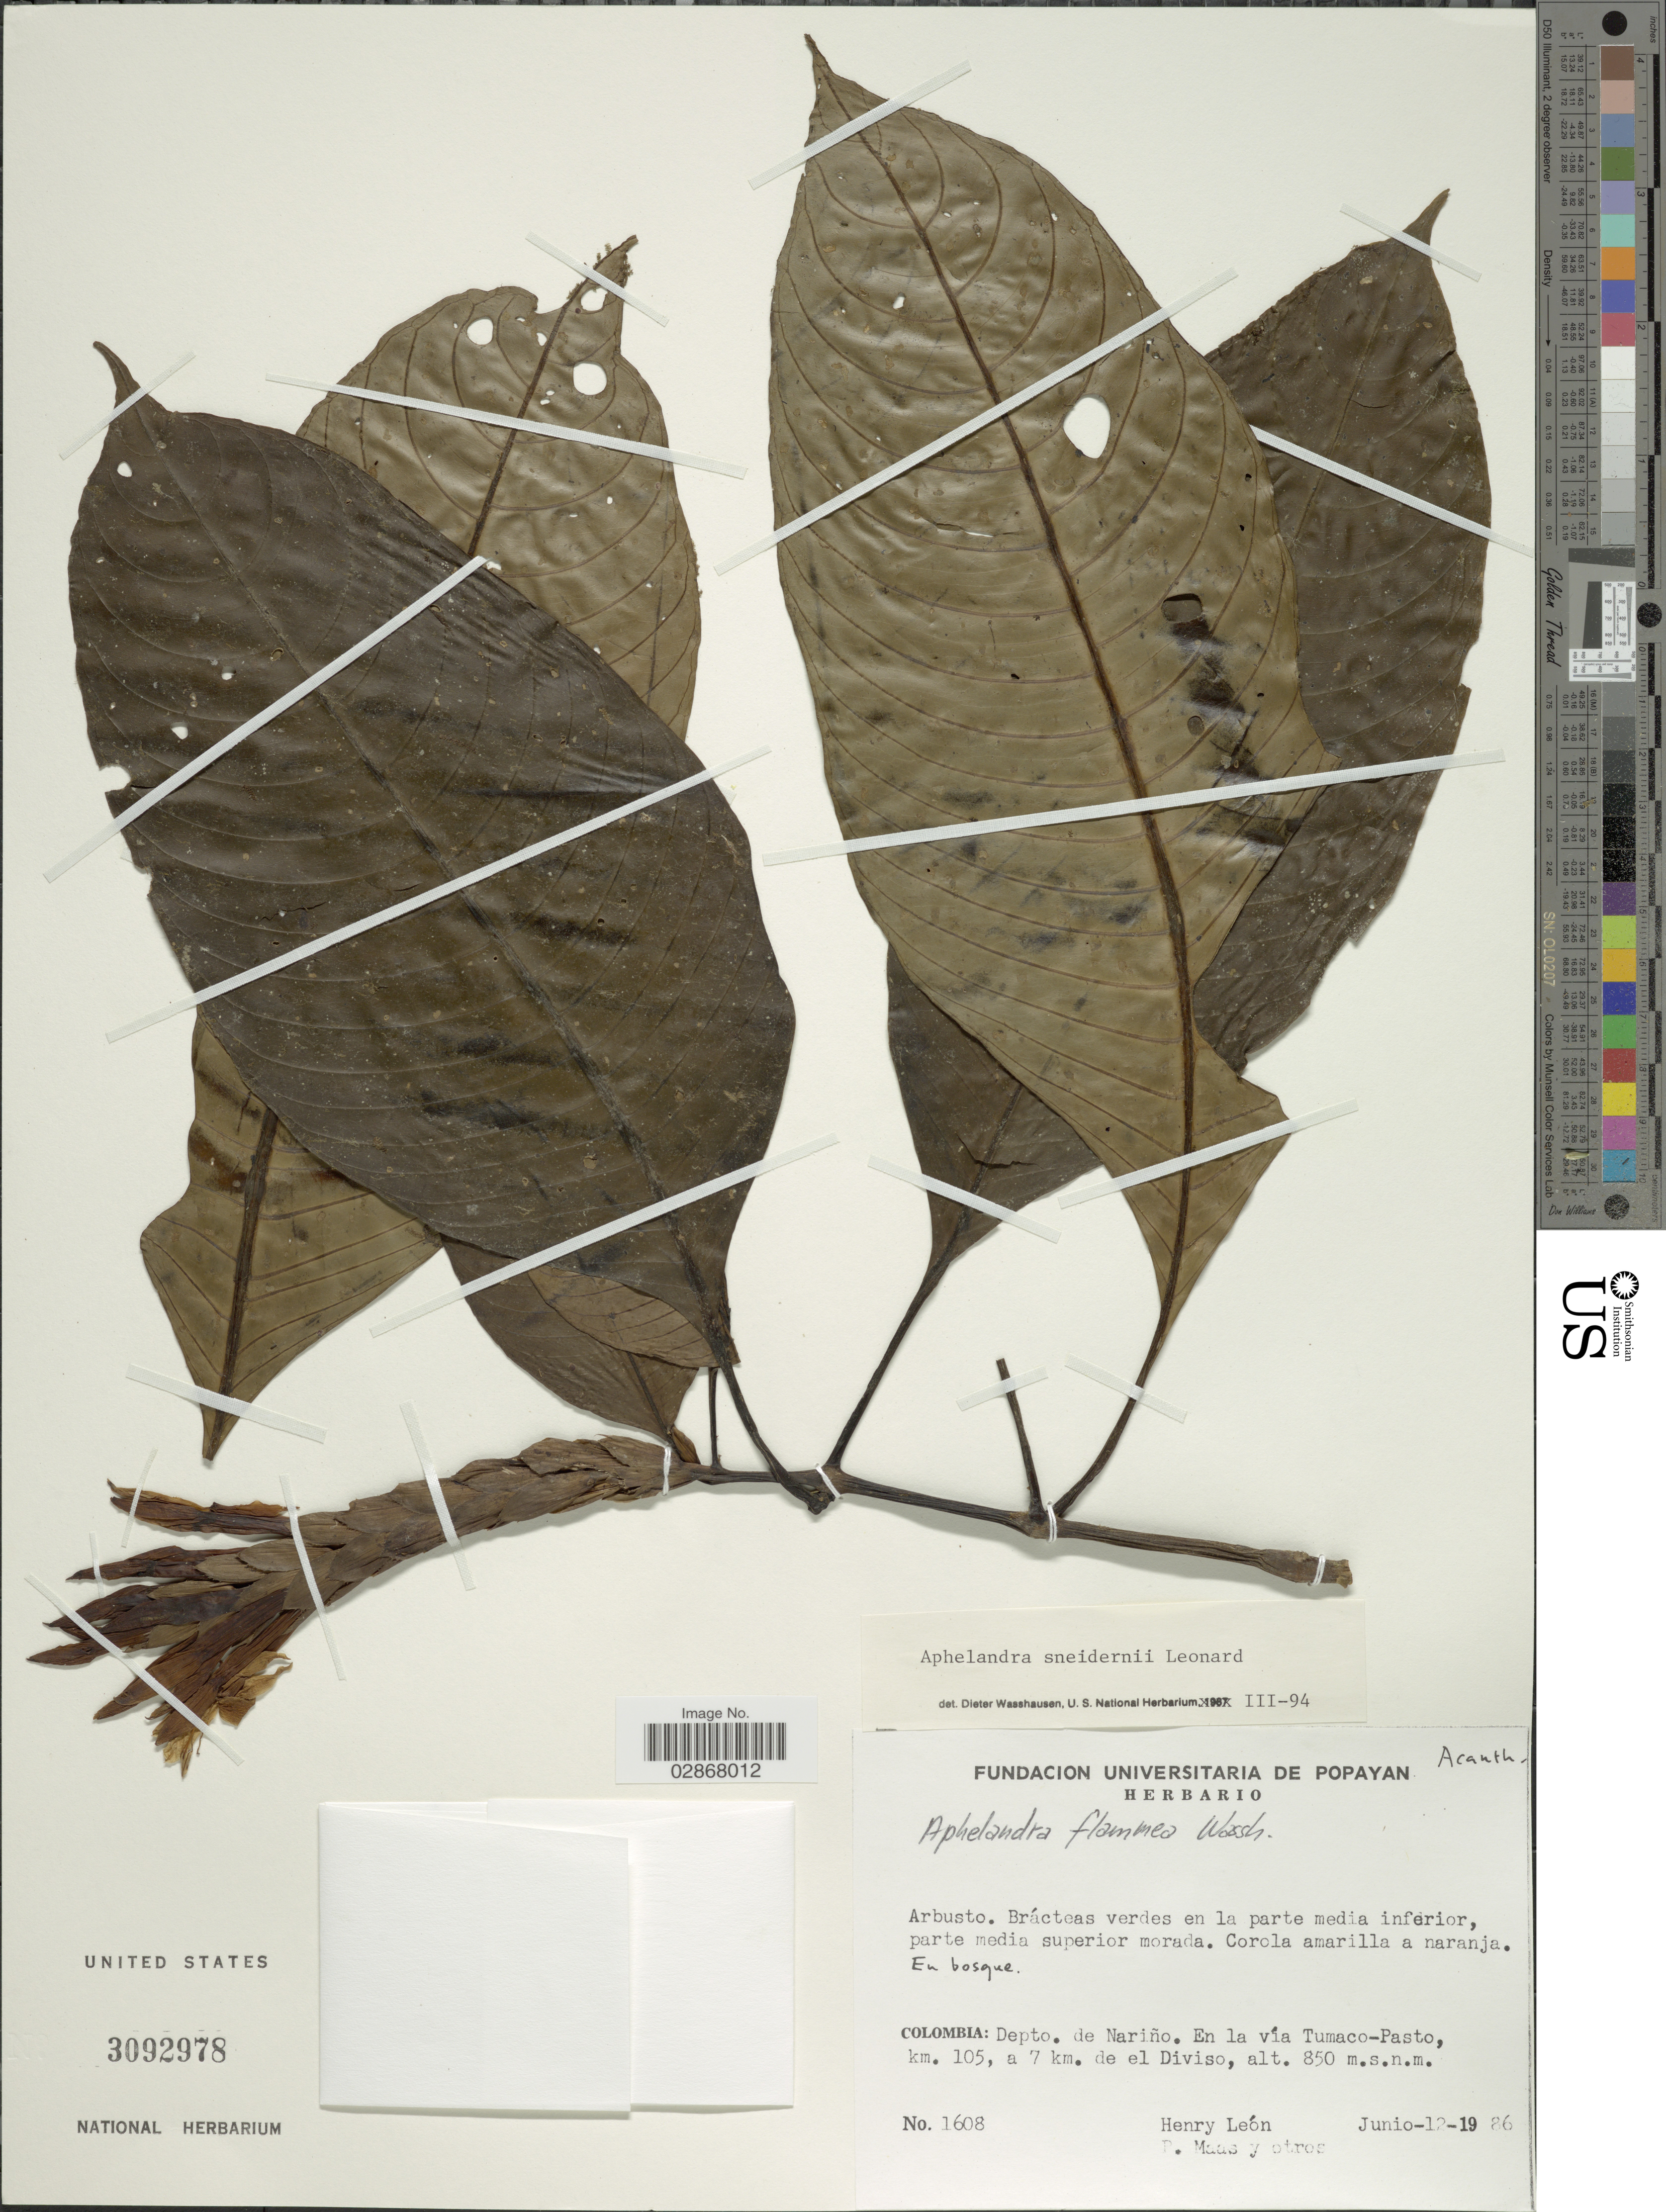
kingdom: Plantae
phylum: Tracheophyta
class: Magnoliopsida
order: Lamiales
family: Acanthaceae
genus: Encephalosphaera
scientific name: Encephalosphaera vitellina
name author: Lindau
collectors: Henry Leon, P. Maas & et al.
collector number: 1608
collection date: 1986-06-12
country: Colombia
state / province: Nariño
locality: Depto. de Nariño. En la vía Tumaco-Pasto, km. 105, a 7 km. de el Diviso.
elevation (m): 850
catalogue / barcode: US 3092978